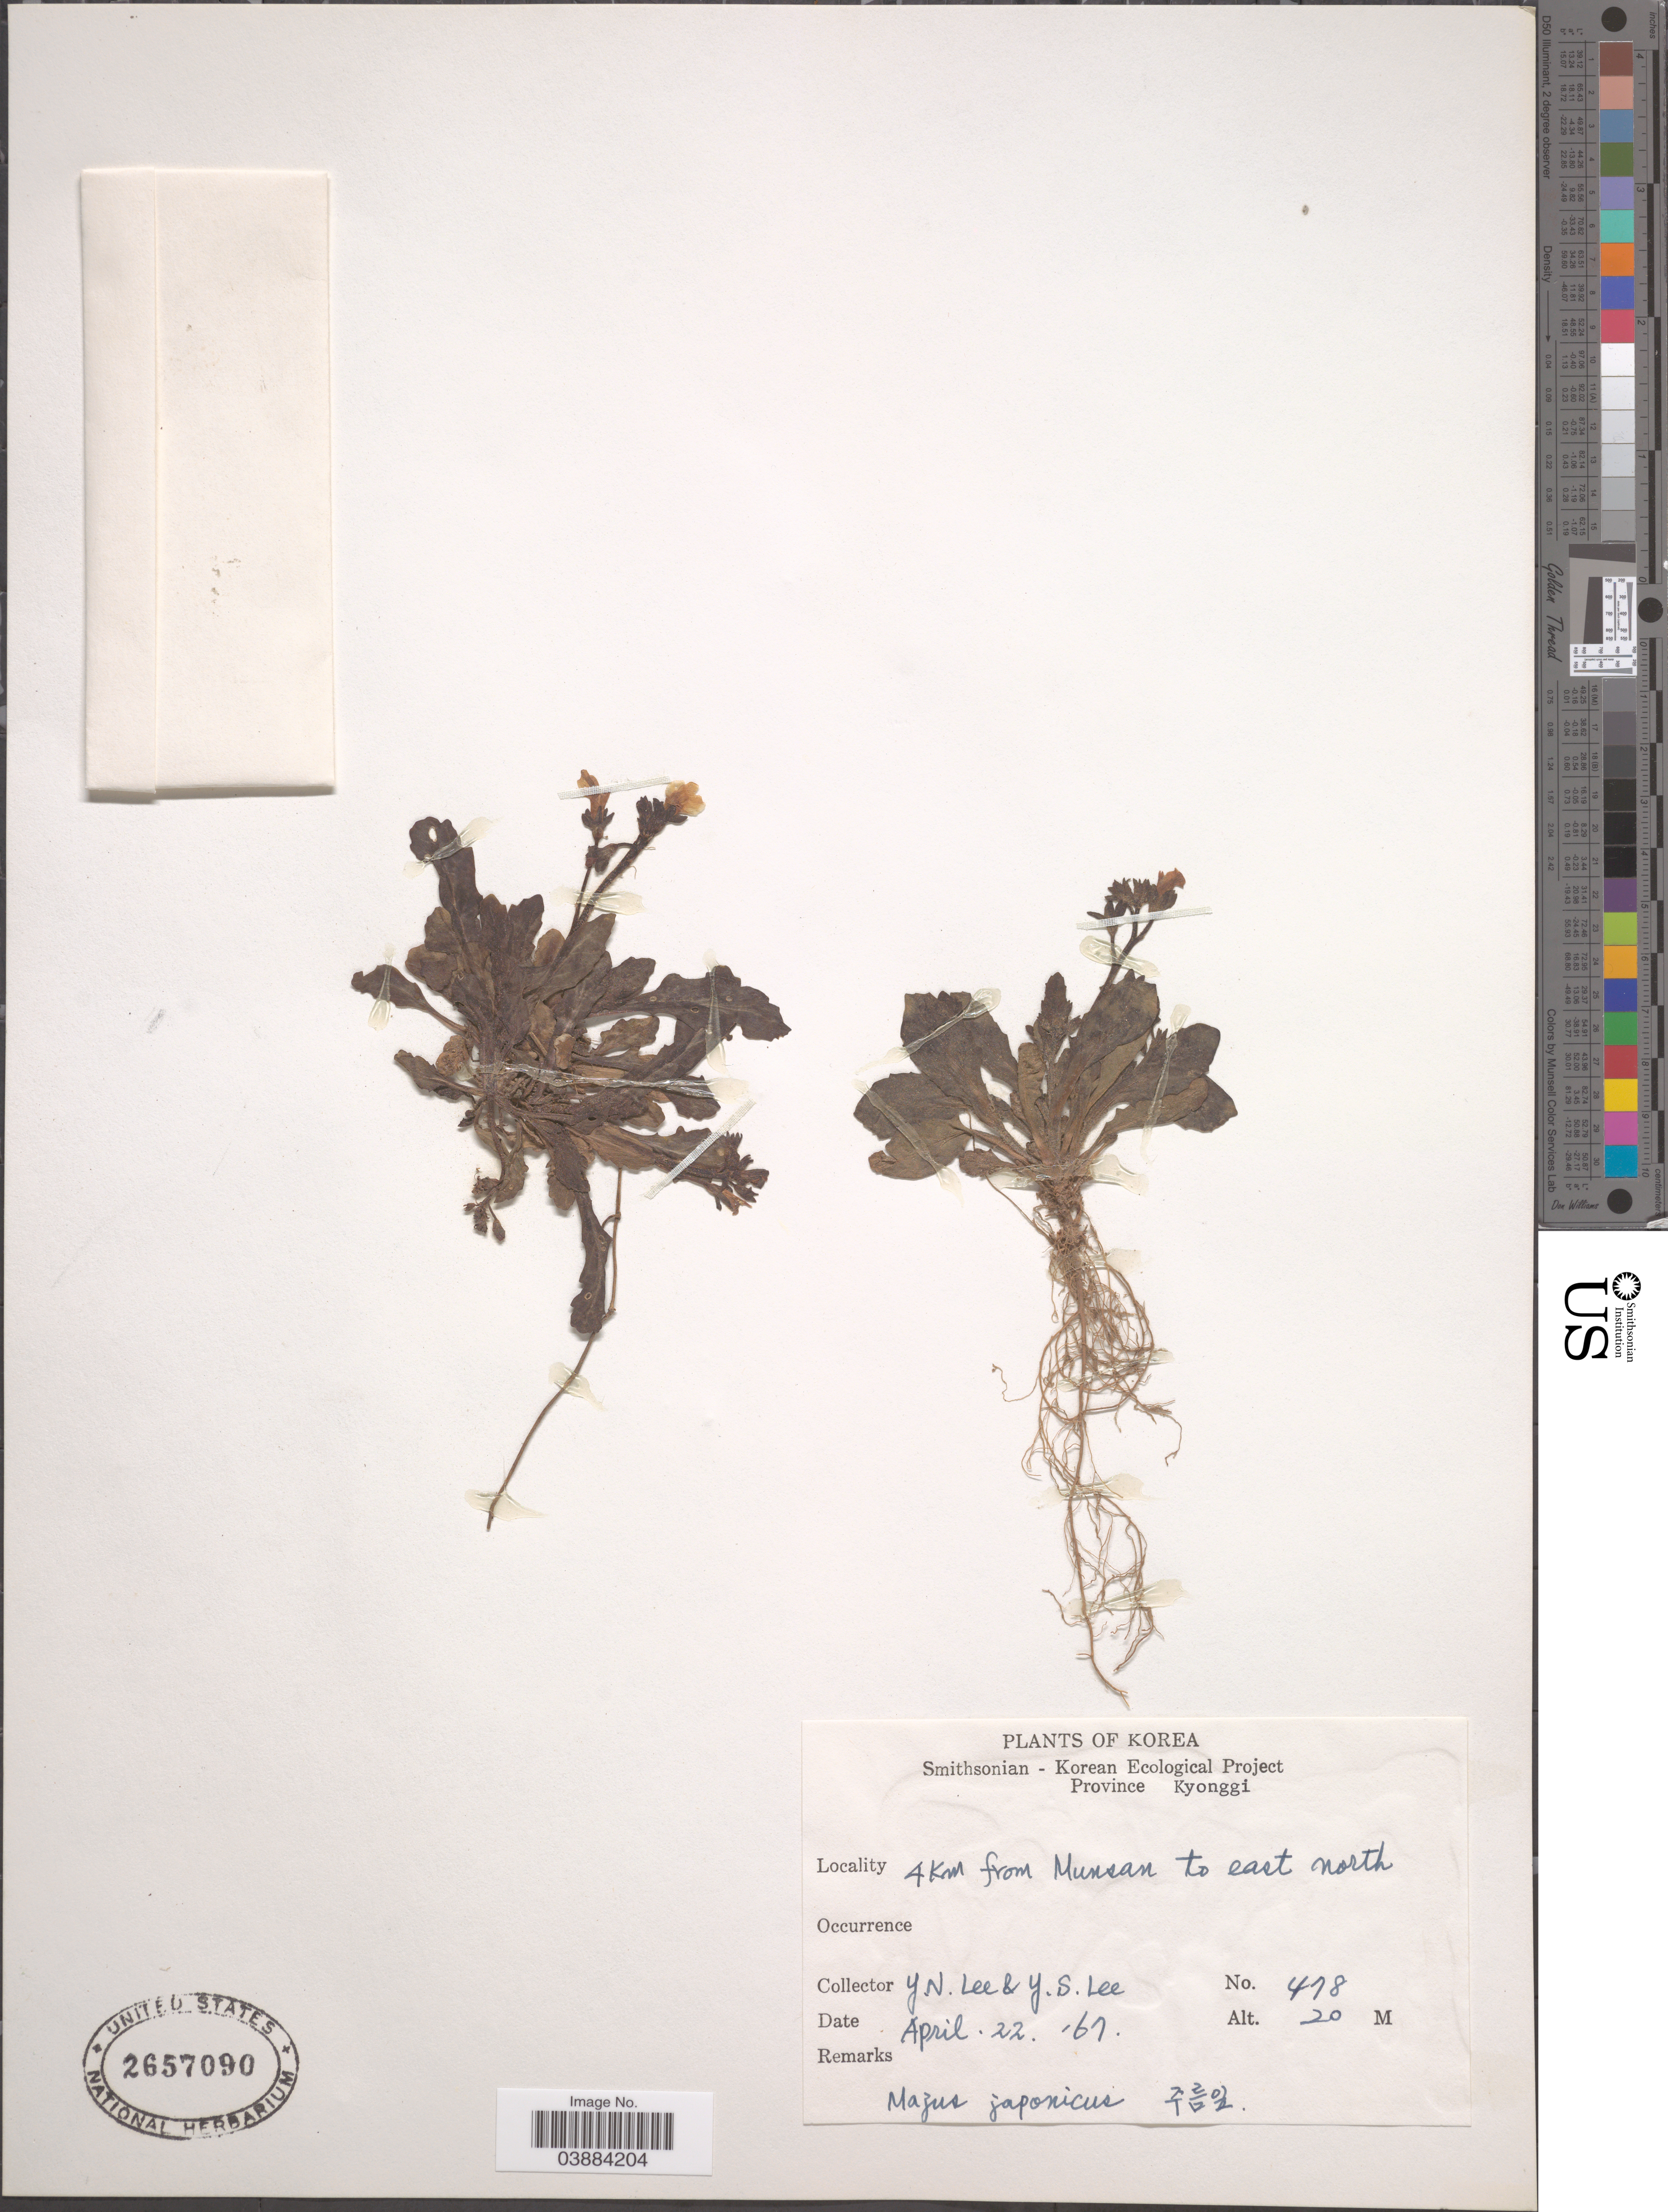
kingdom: Plantae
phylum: Tracheophyta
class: Magnoliopsida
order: Lamiales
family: Mazaceae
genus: Mazus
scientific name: Mazus pumilus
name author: (Burm. f.) Steenis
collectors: Y. N. Lee & Y. S. Lee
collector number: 478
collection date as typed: Transcribed d/m/y: 22/4/67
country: South Korea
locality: Province Kyonggi. 4Km from Munsan to east north.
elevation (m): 20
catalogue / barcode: US 2657090